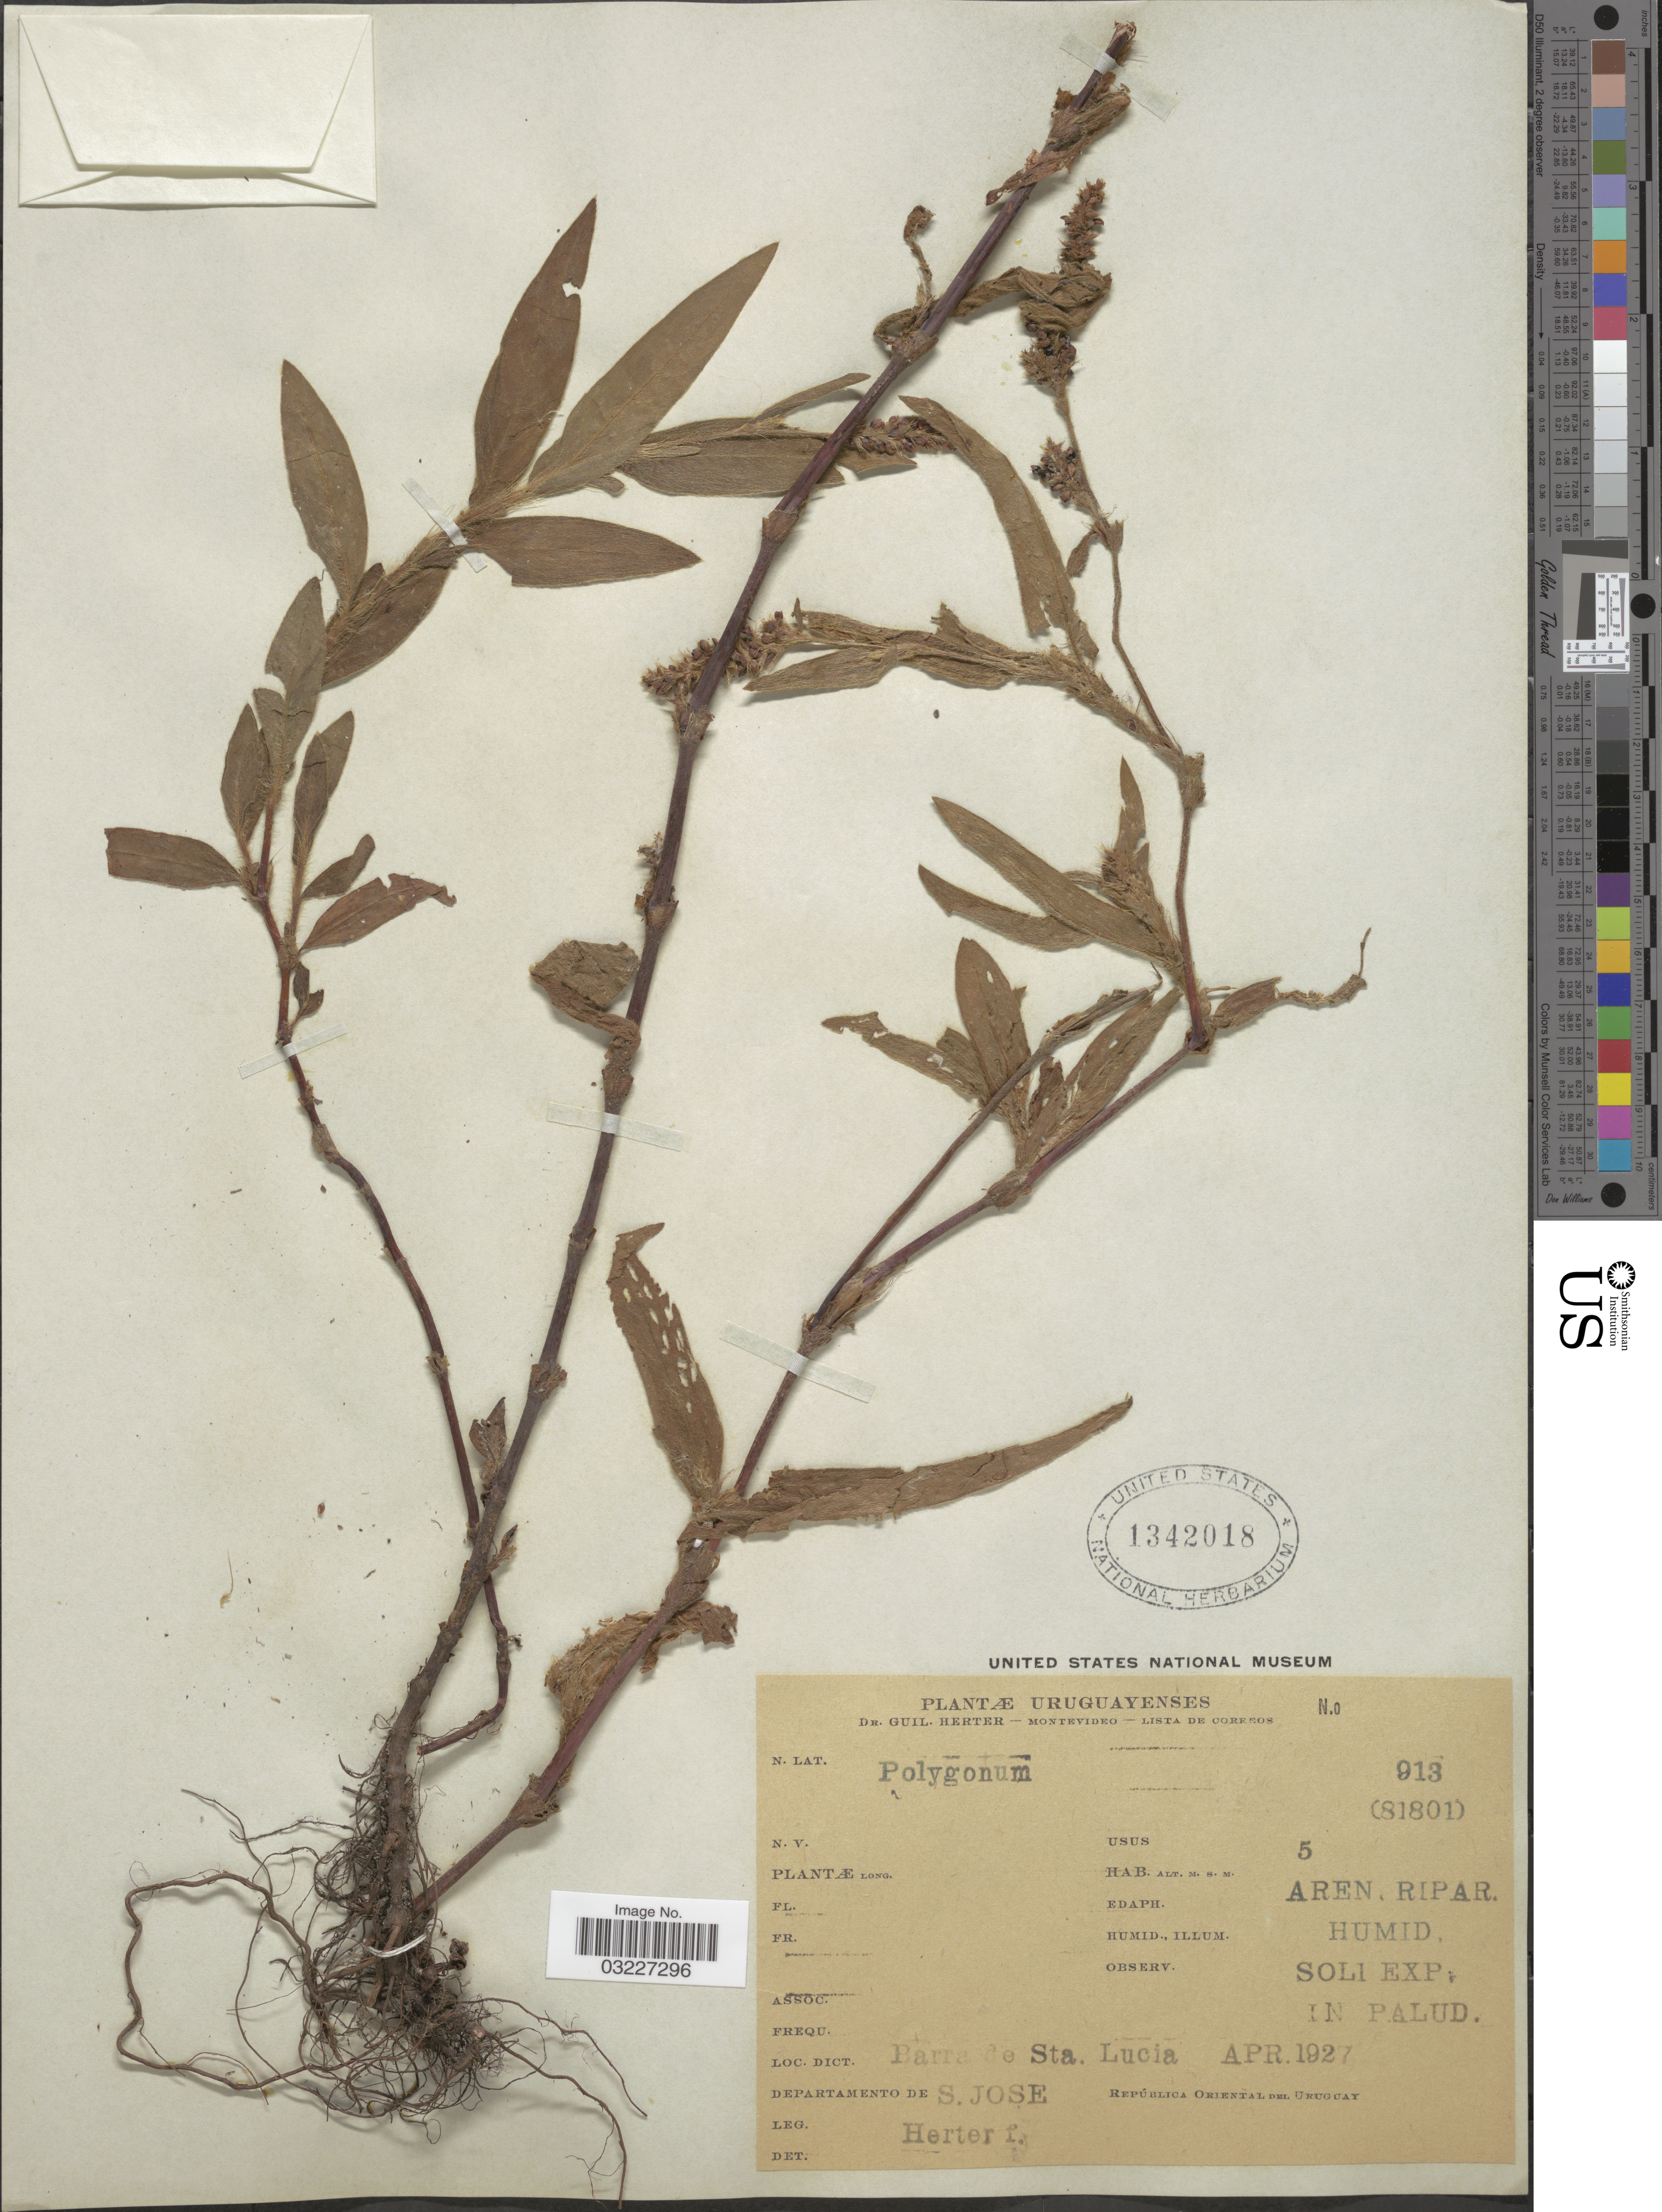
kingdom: Plantae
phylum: Tracheophyta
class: Magnoliopsida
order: Caryophyllales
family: Polygonaceae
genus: Polygonum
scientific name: Polygonum sp.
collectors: G. Herter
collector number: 913 (81801)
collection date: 1927-04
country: Uruguay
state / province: San Jose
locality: Dict. Barra de Sta. Lucia. Departamento de S. Jose. República Oriental del Uruguay.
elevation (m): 5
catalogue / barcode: US 1342018